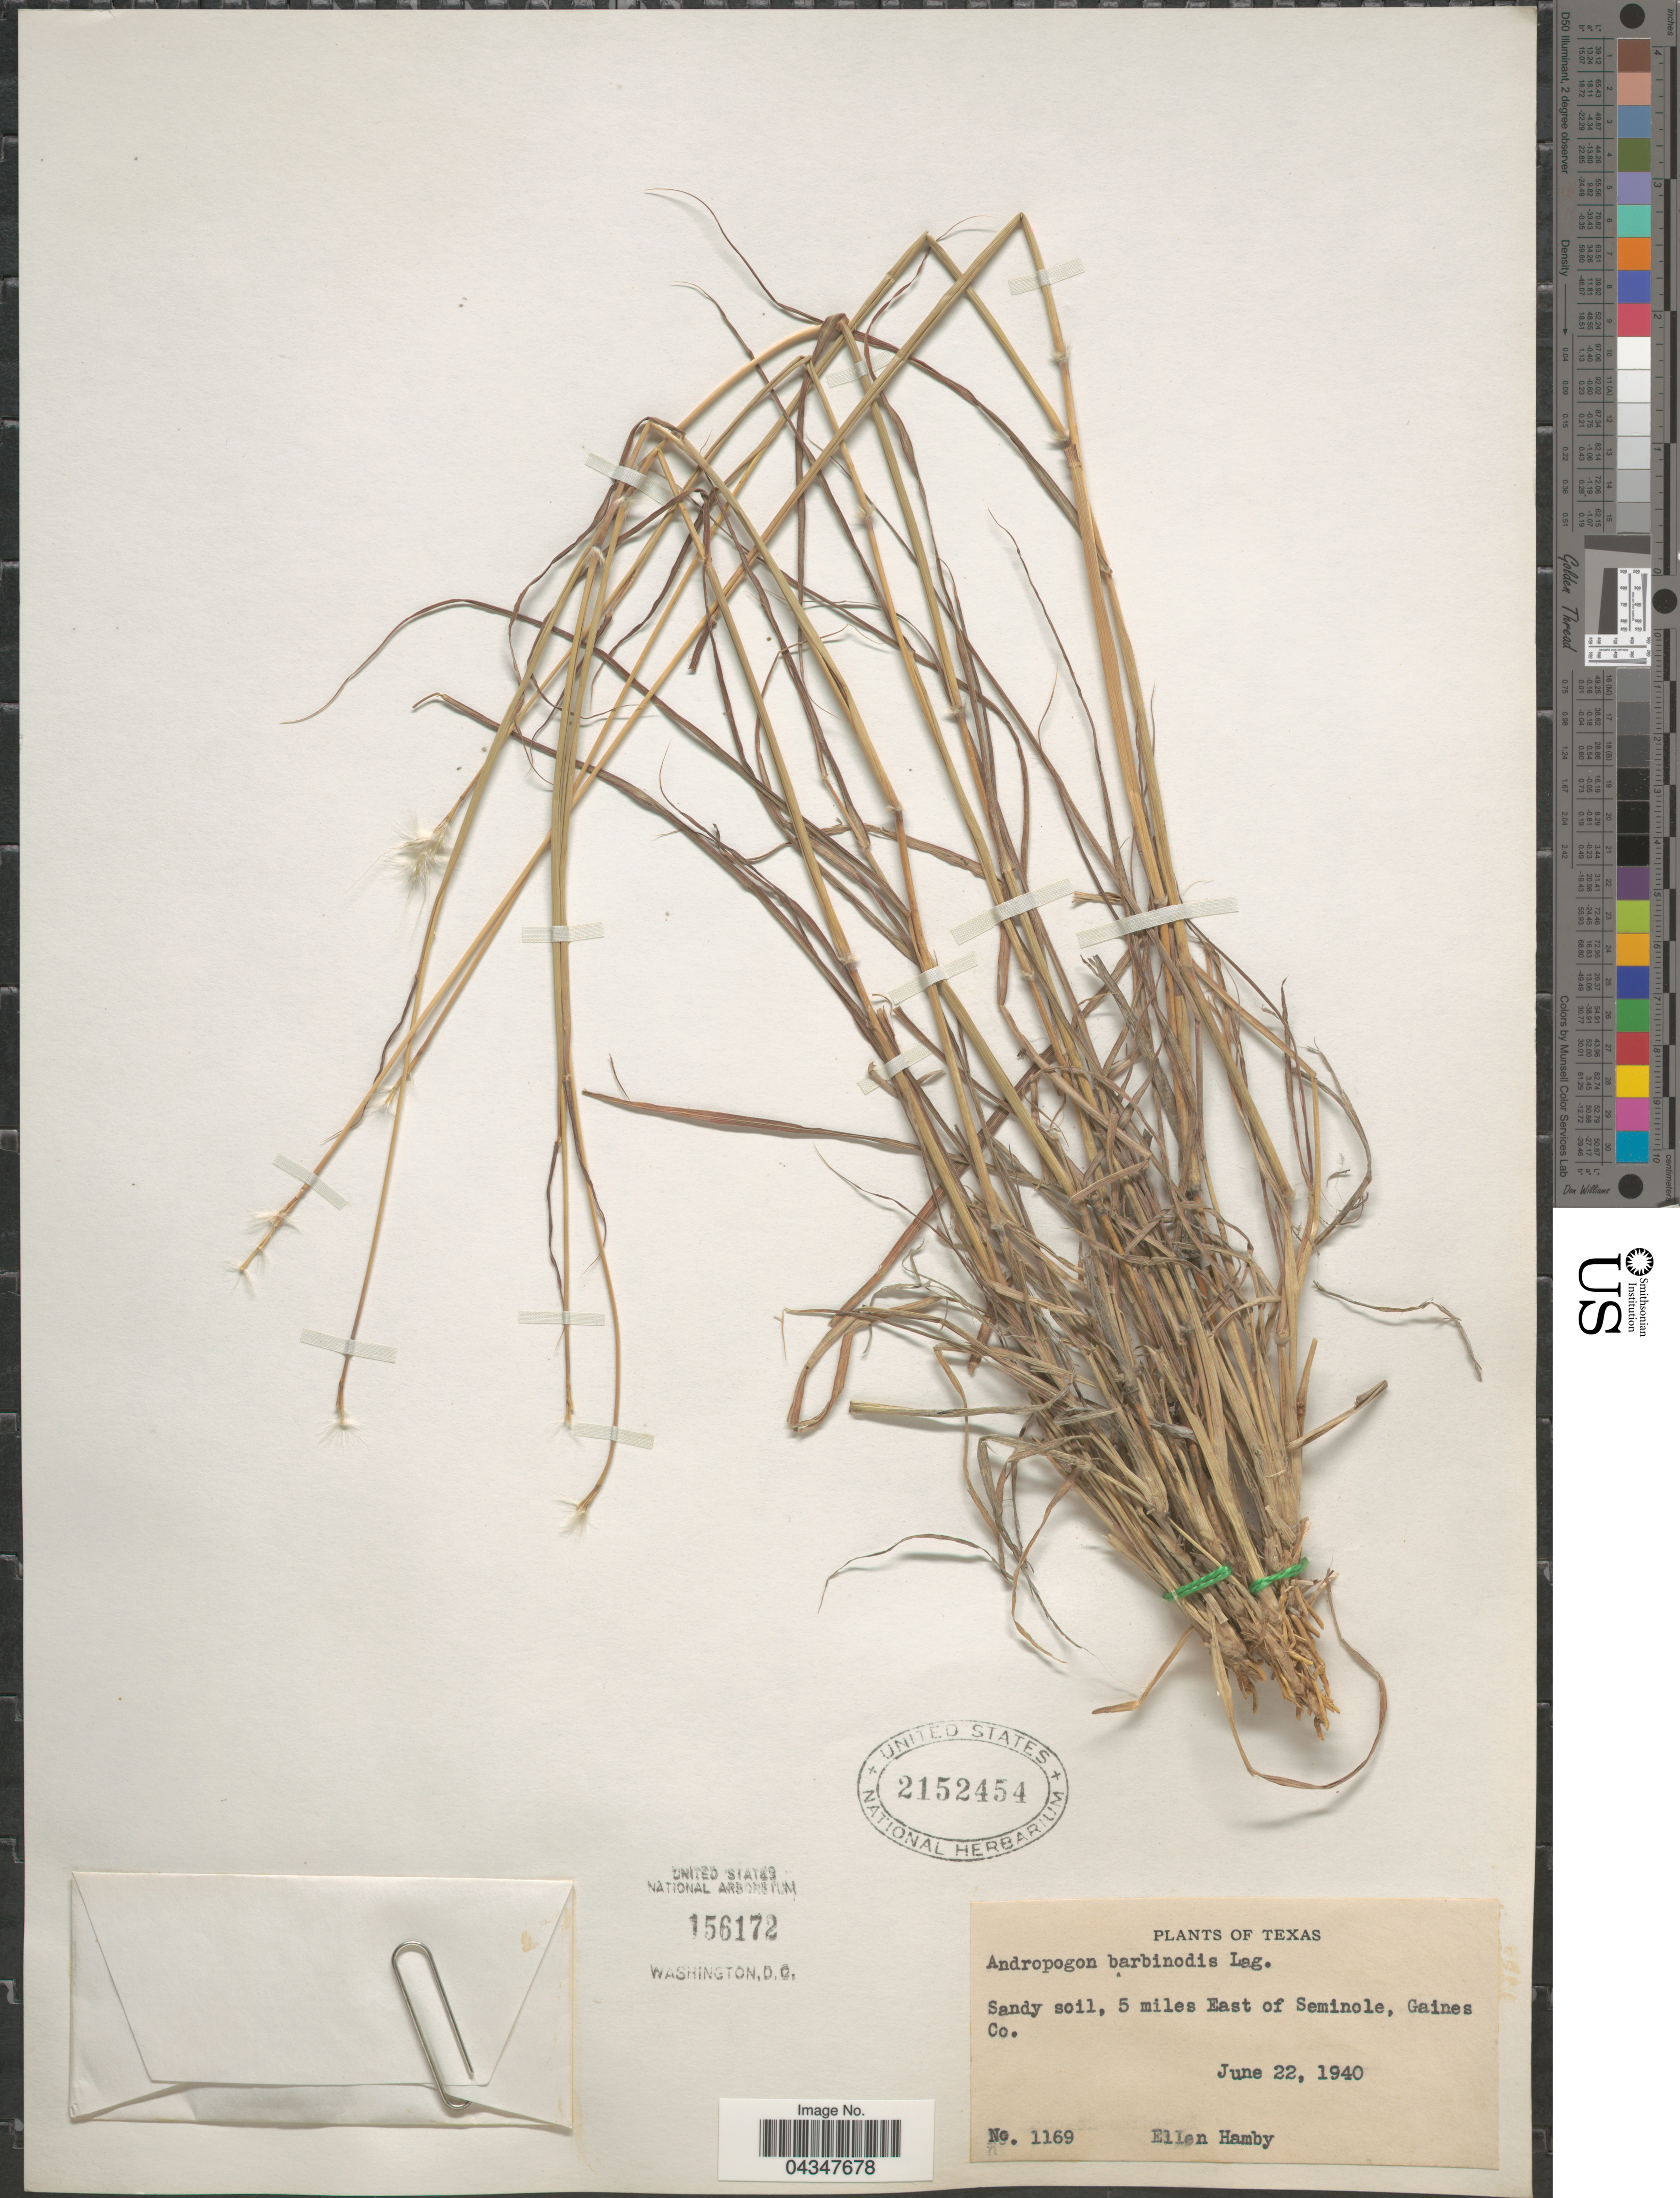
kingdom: Plantae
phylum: Tracheophyta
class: Liliopsida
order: Poales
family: Poaceae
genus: Bothriochloa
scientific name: Bothriochloa barbinodis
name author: (Lag.) Herter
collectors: E. Hamby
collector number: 1169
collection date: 1940-06-22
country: United States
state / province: Texas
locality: Sandy soil, 5 miles East of Seminole, Gaines Co.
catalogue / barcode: US 2152454